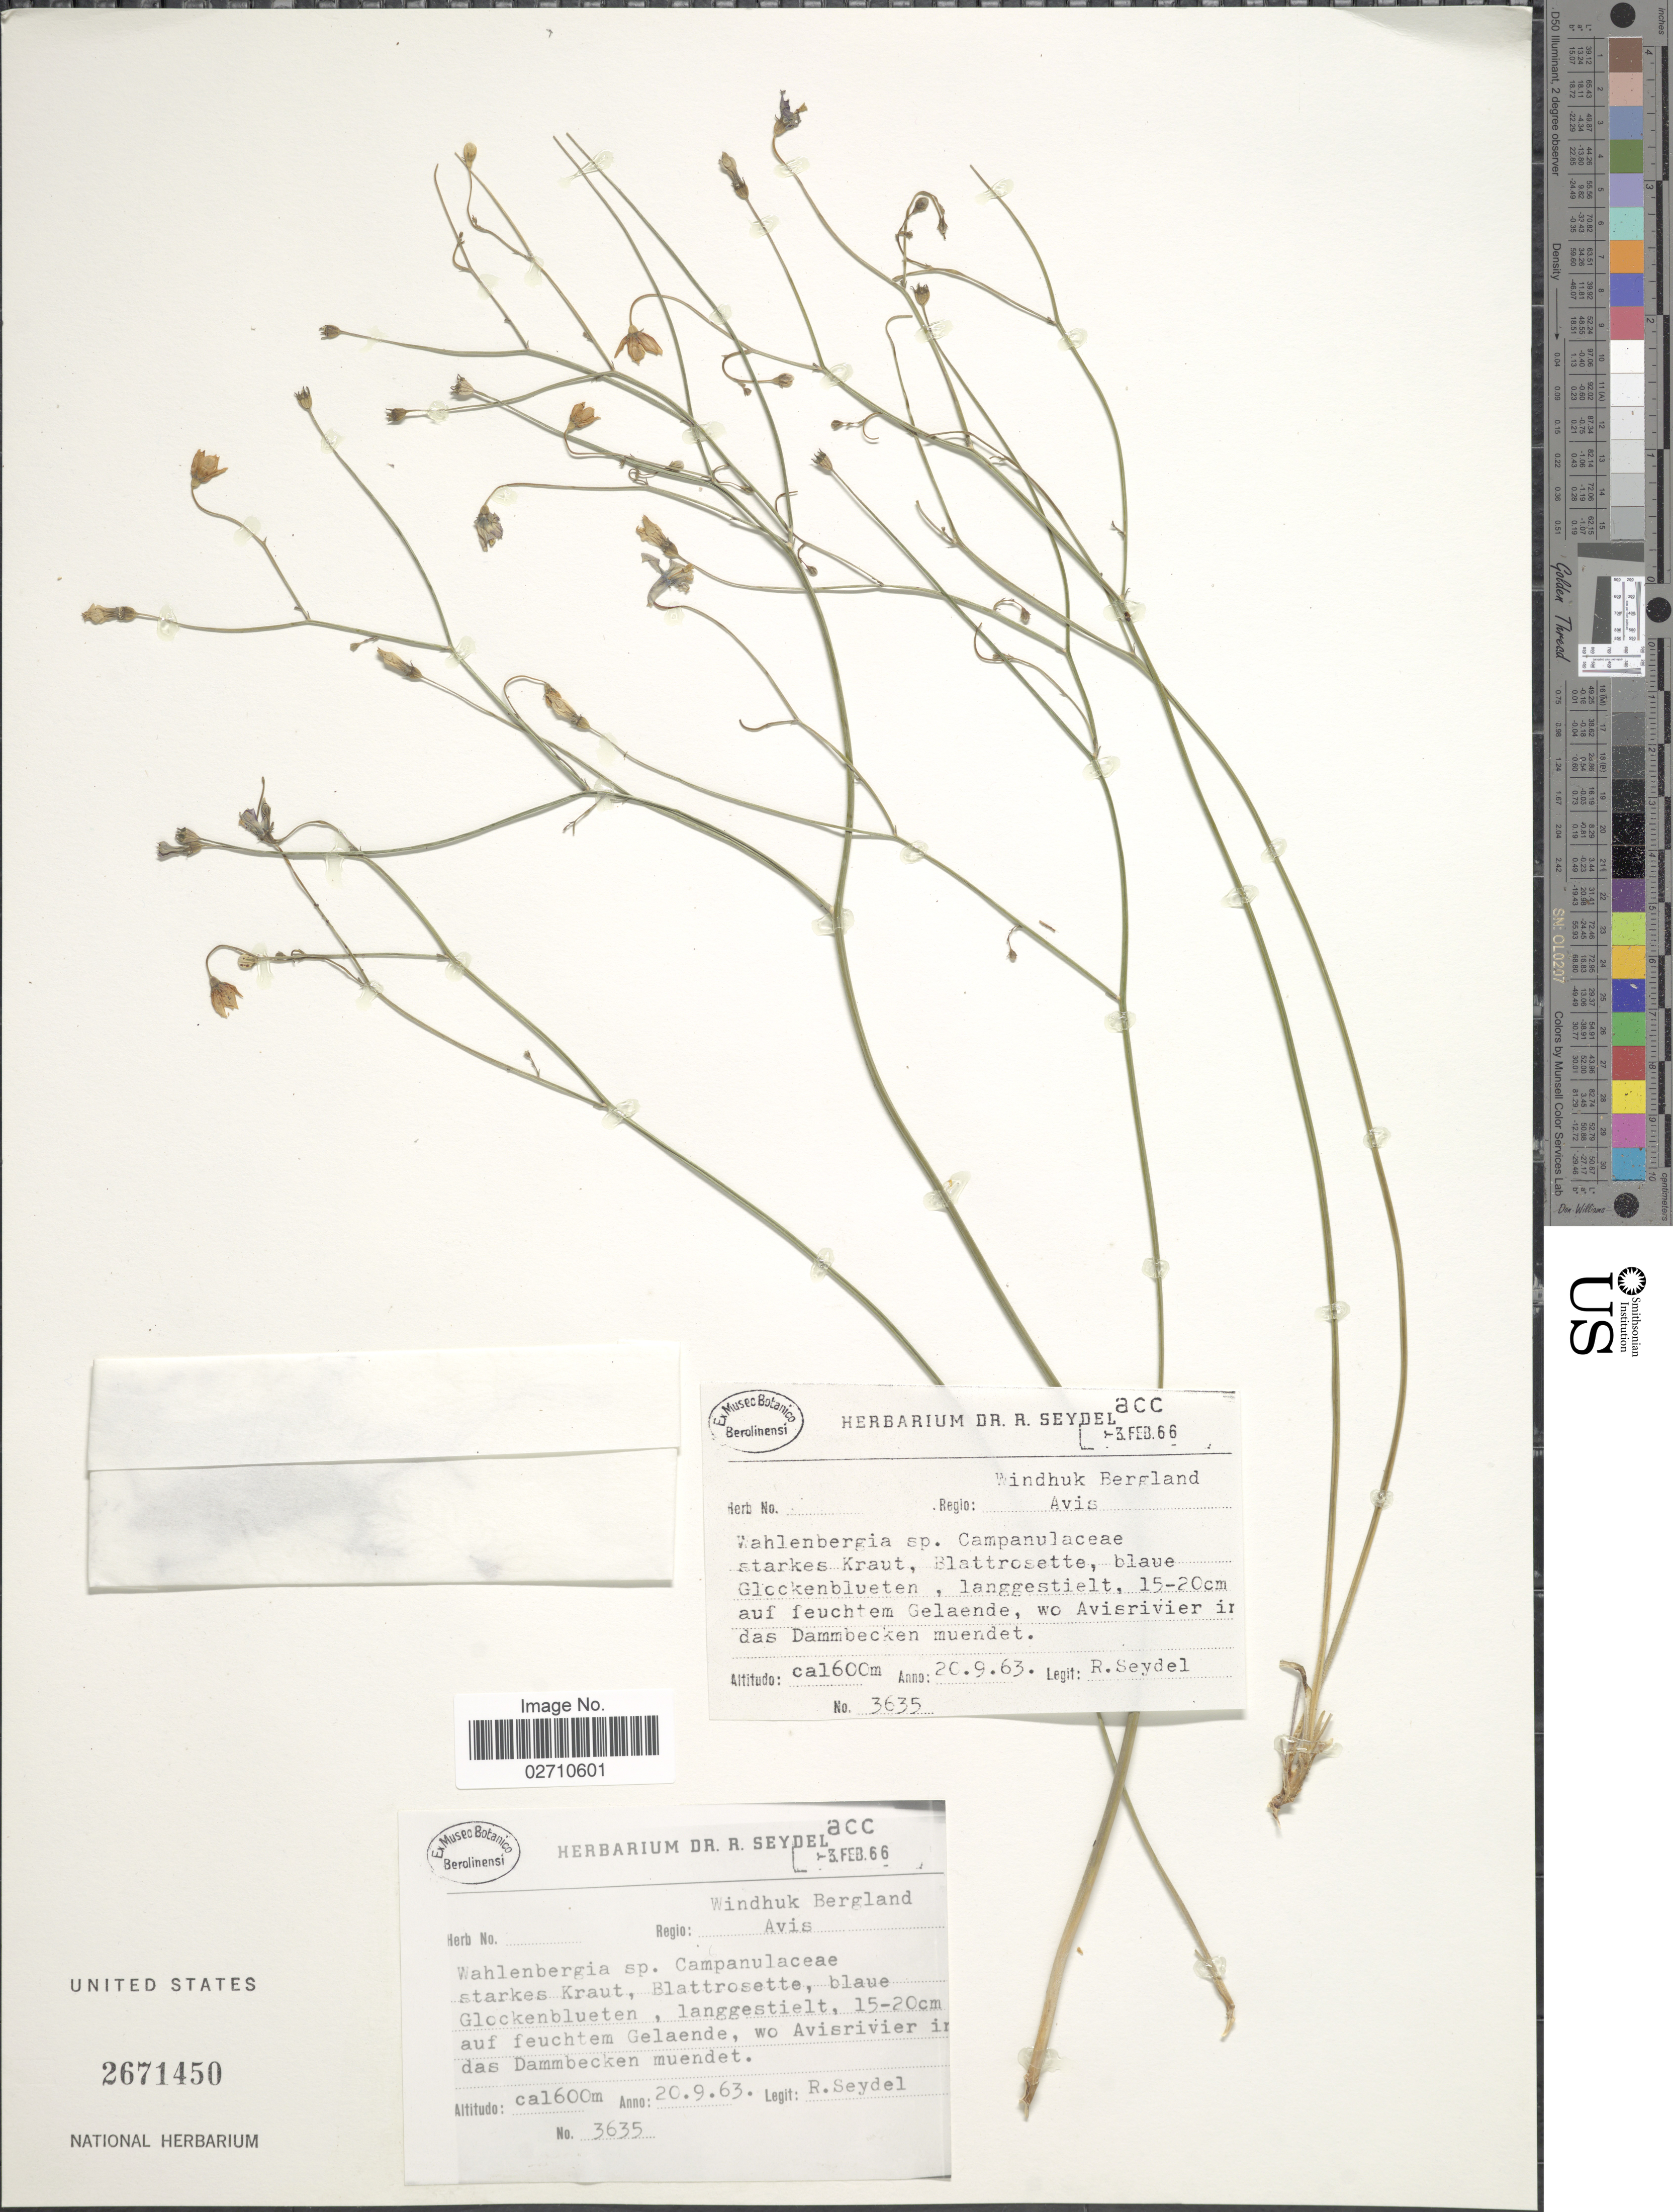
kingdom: Plantae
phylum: Tracheophyta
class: Magnoliopsida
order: Asterales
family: Campanulaceae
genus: Wahlenbergia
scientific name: Wahlenbergia sp.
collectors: R. Seydel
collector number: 3635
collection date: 1963-09-20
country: Namibia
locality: Windhuk Bergland, Avis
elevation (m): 1600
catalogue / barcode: US 2671450